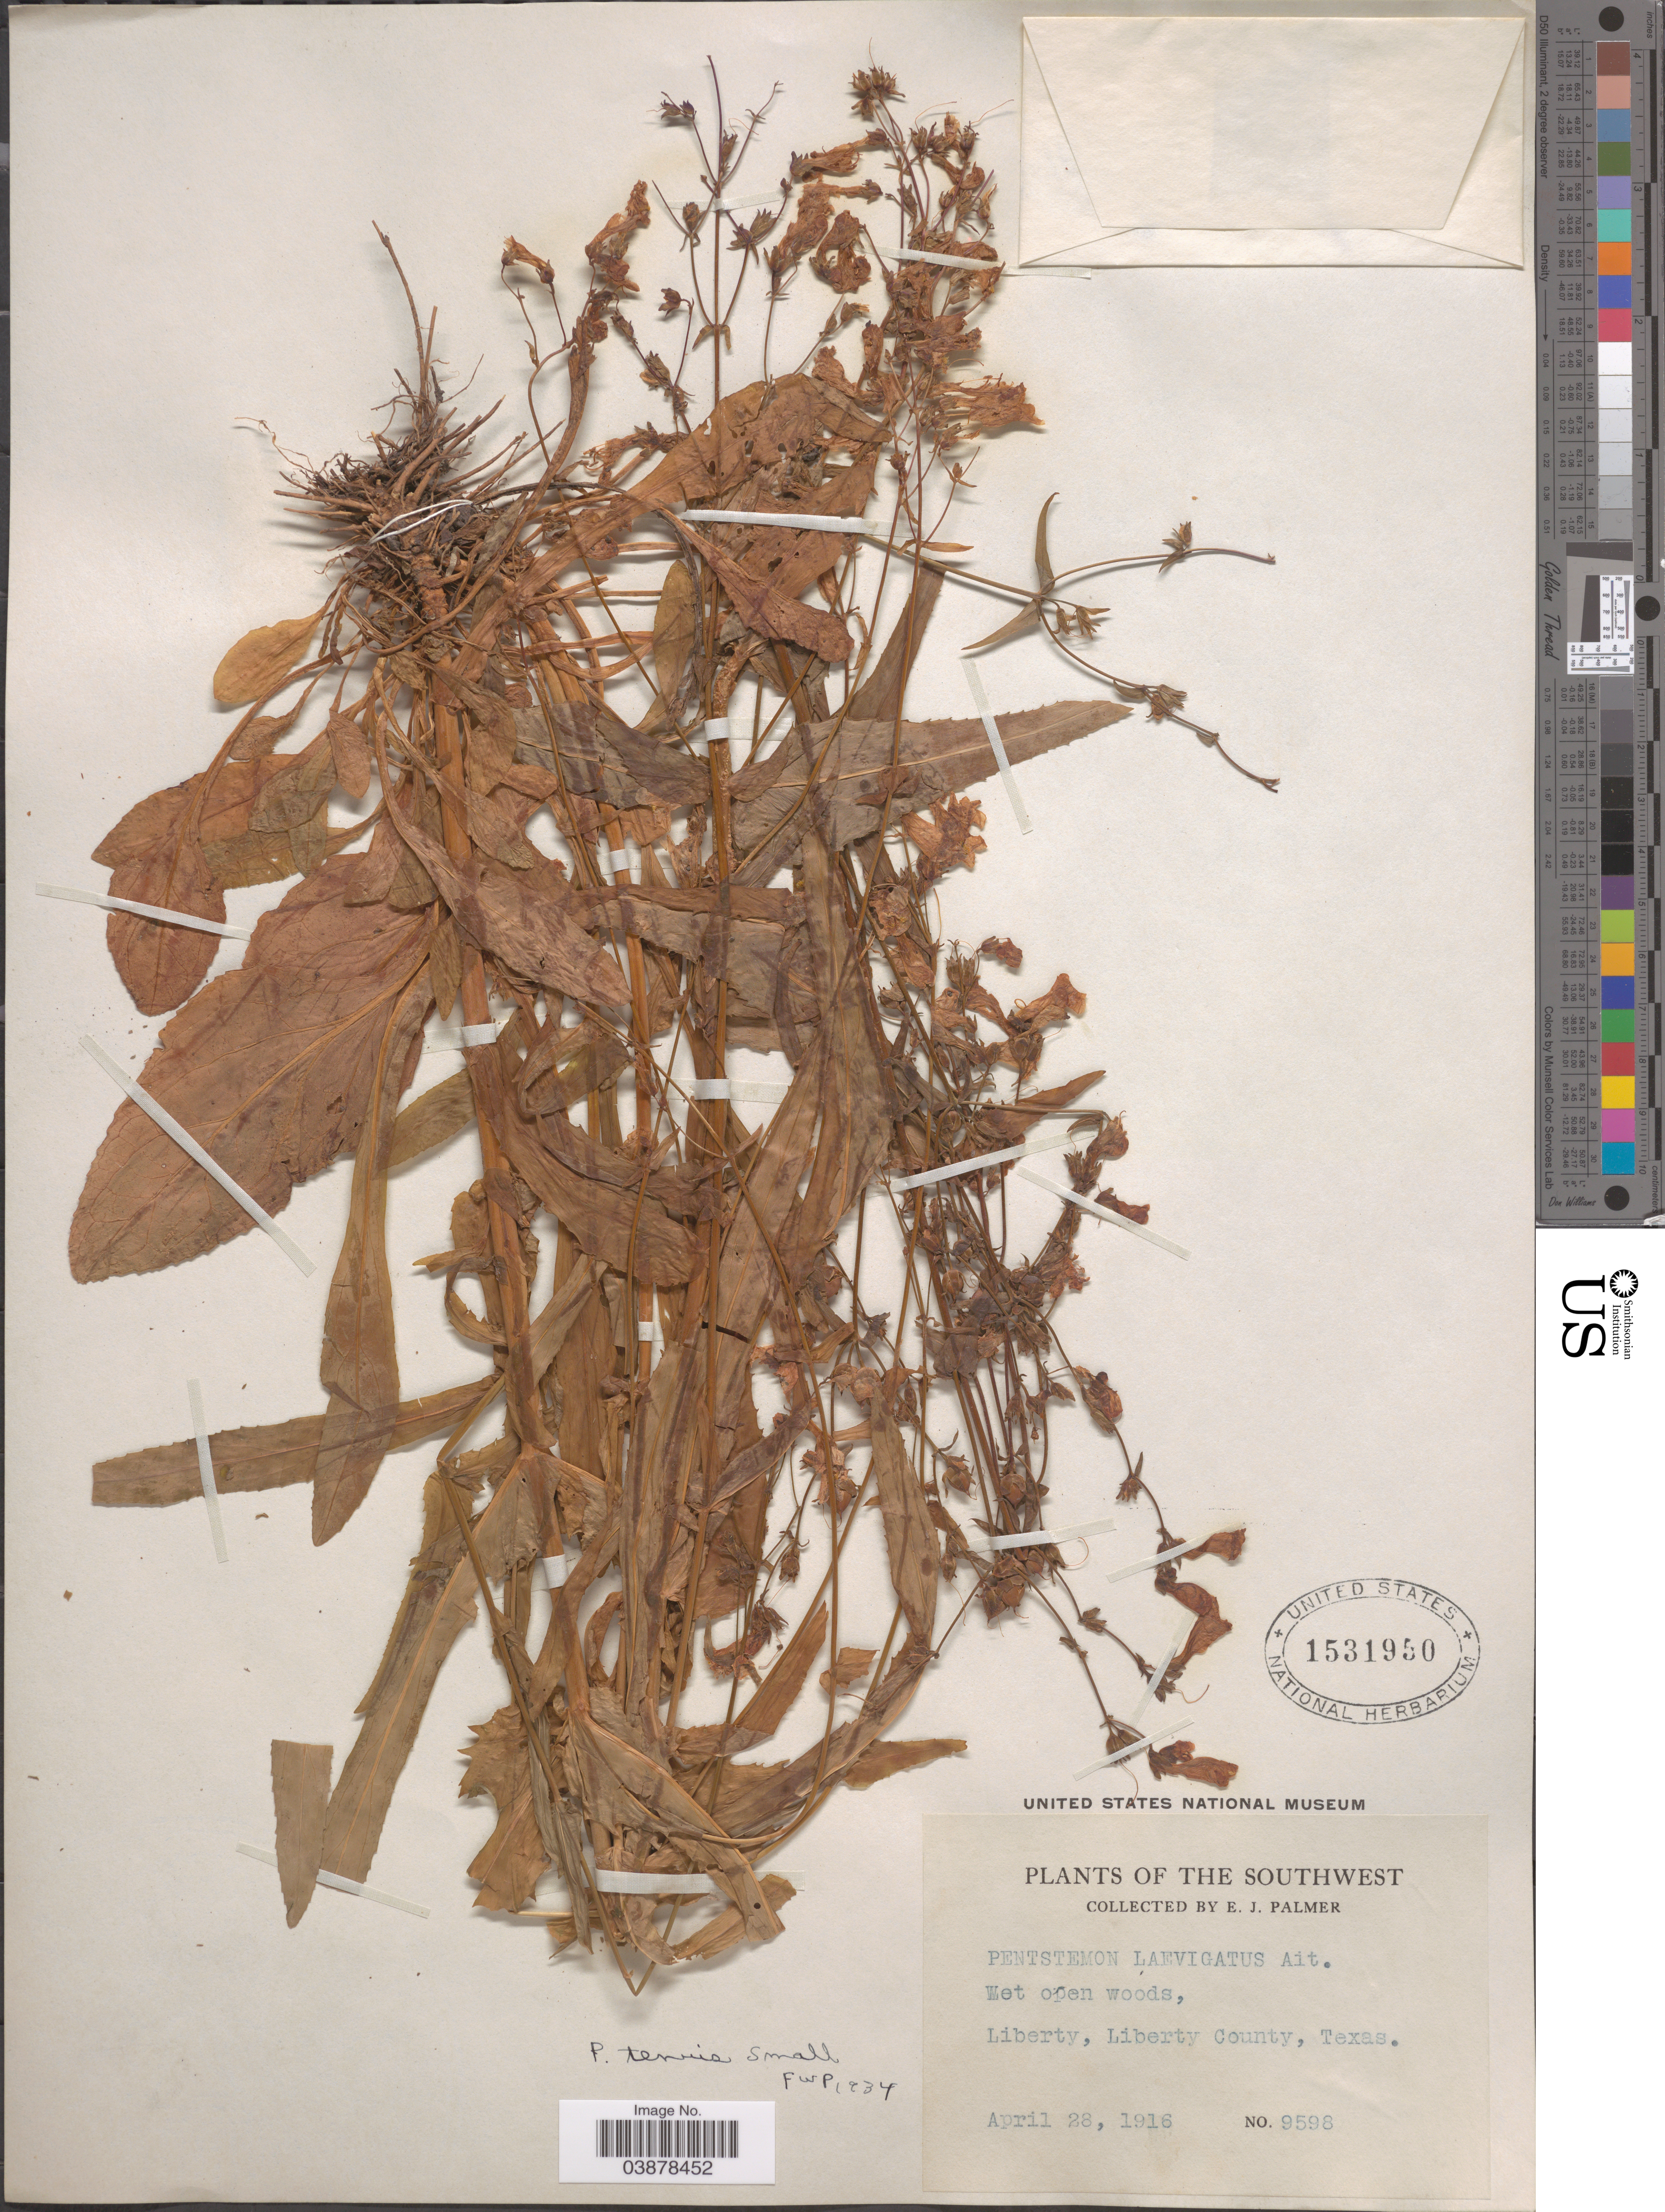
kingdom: Plantae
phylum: Tracheophyta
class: Magnoliopsida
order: Lamiales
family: Plantaginaceae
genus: Penstemon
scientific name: Penstemon tenuis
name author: Small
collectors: E. J. Palmer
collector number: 9598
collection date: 1916-04-28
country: United States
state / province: Texas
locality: The Southwest. Liberty, Liberty County.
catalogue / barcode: US 1531950